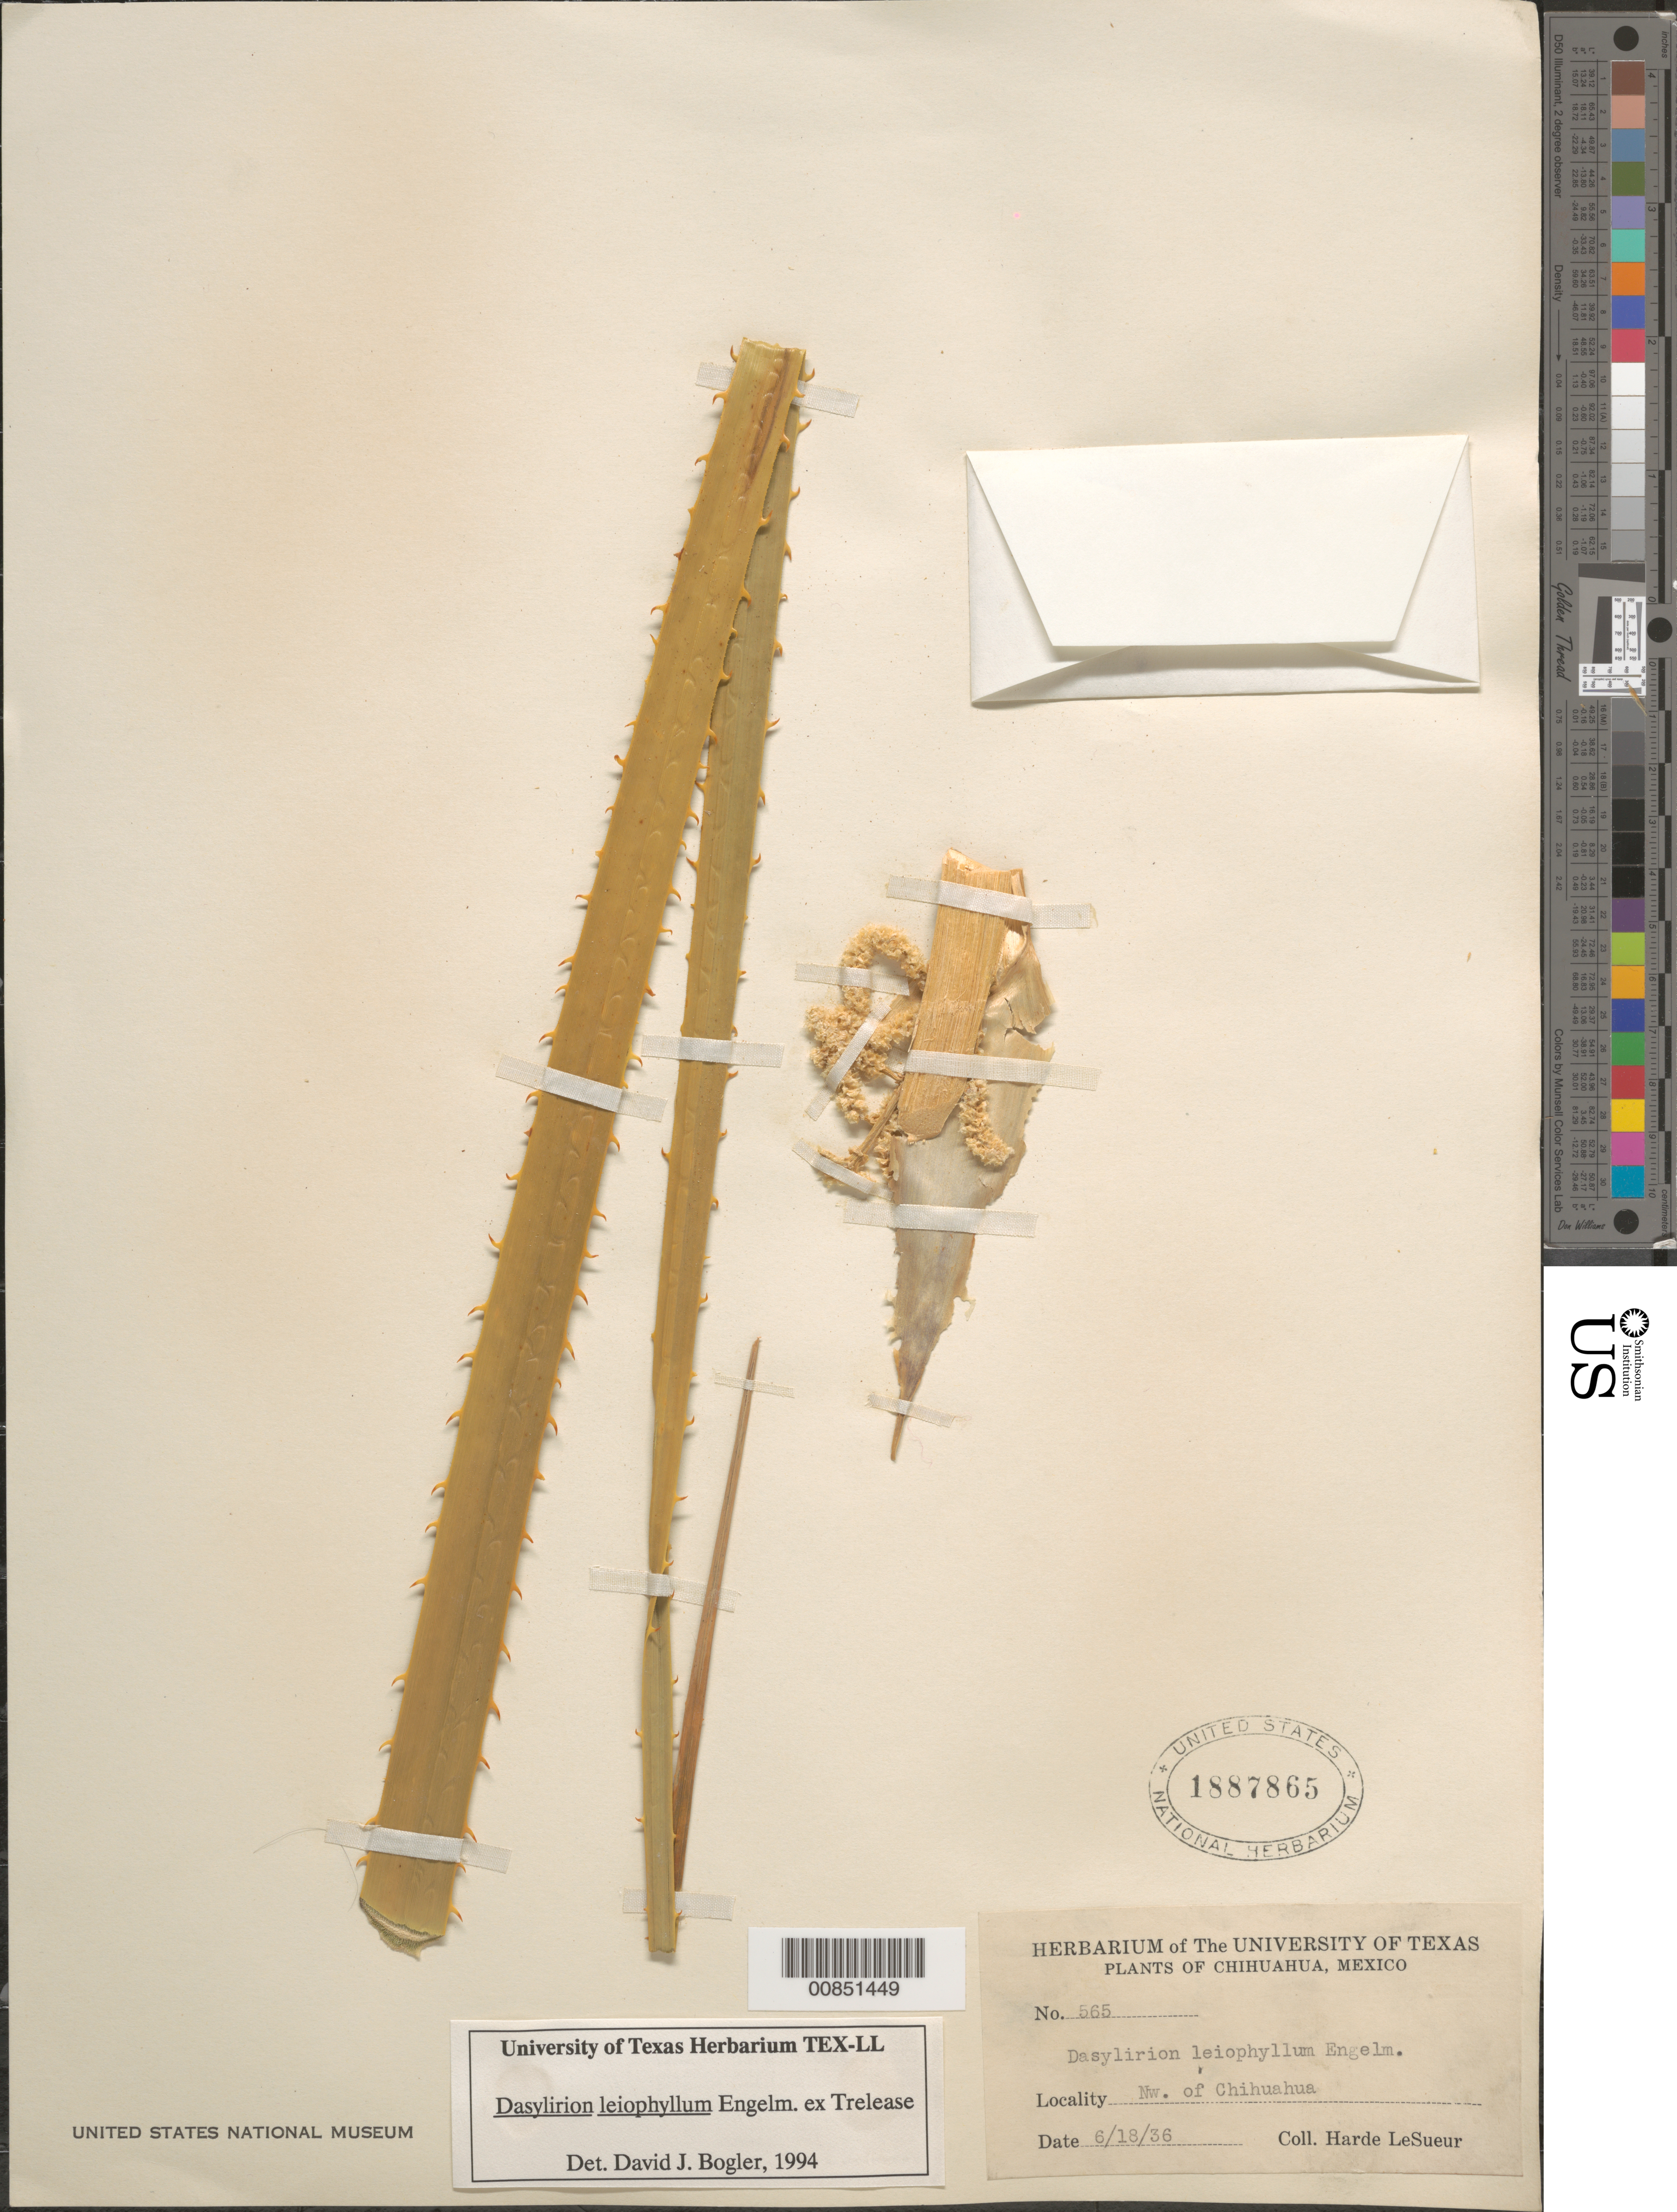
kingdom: Plantae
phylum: Tracheophyta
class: Liliopsida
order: Asparagales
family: Asparagaceae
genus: Dasylirion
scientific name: Dasylirion leiophyllum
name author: Engelm. ex Trel.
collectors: D. H. LeSueur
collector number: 565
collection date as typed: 18 Jun 1936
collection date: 1936-06-18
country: Mexico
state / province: Chihuahua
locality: NW of Chihuahua.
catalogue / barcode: US 1887865